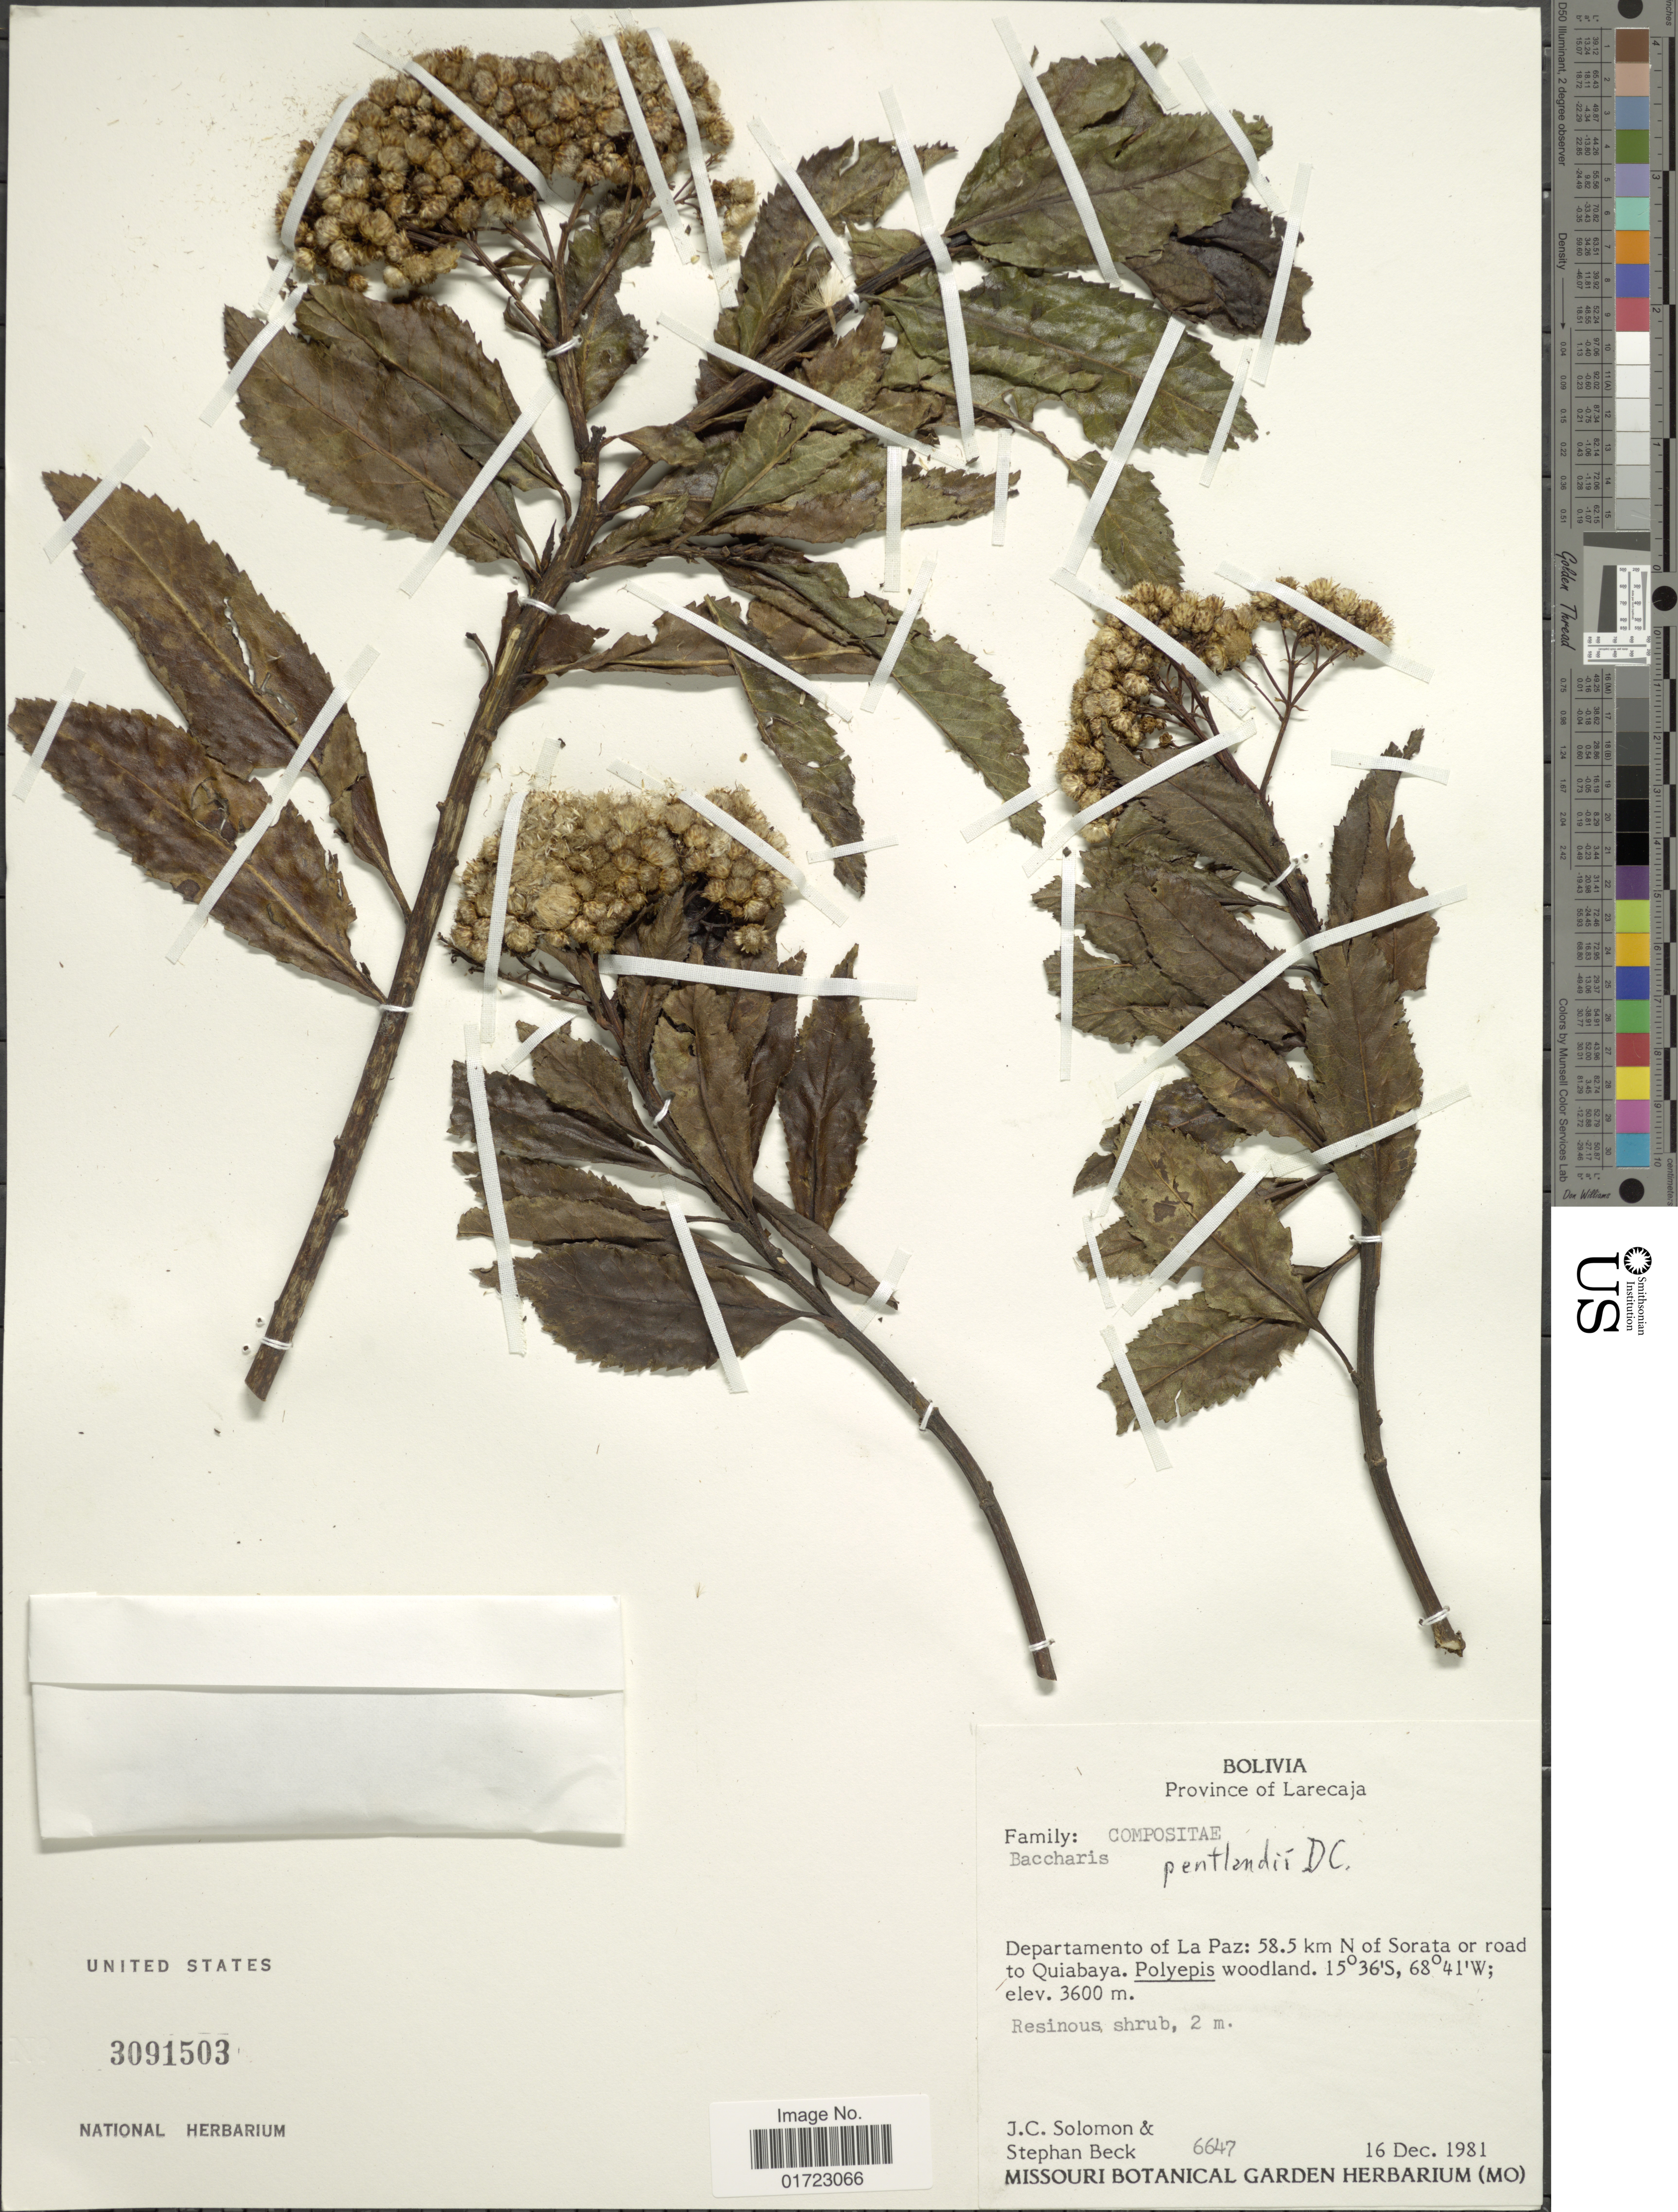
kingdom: Plantae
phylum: Tracheophyta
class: Magnoliopsida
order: Asterales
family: Asteraceae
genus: Baccharis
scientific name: Baccharis pentlandii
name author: DC.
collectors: J. C. Solomon & S. G. Beck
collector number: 6647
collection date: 1981-12-16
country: Bolivia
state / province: La Paz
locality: Province of Larecaja. 58.5 km N of Sorata or road to Quiabaya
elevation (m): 3600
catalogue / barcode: US 3091503